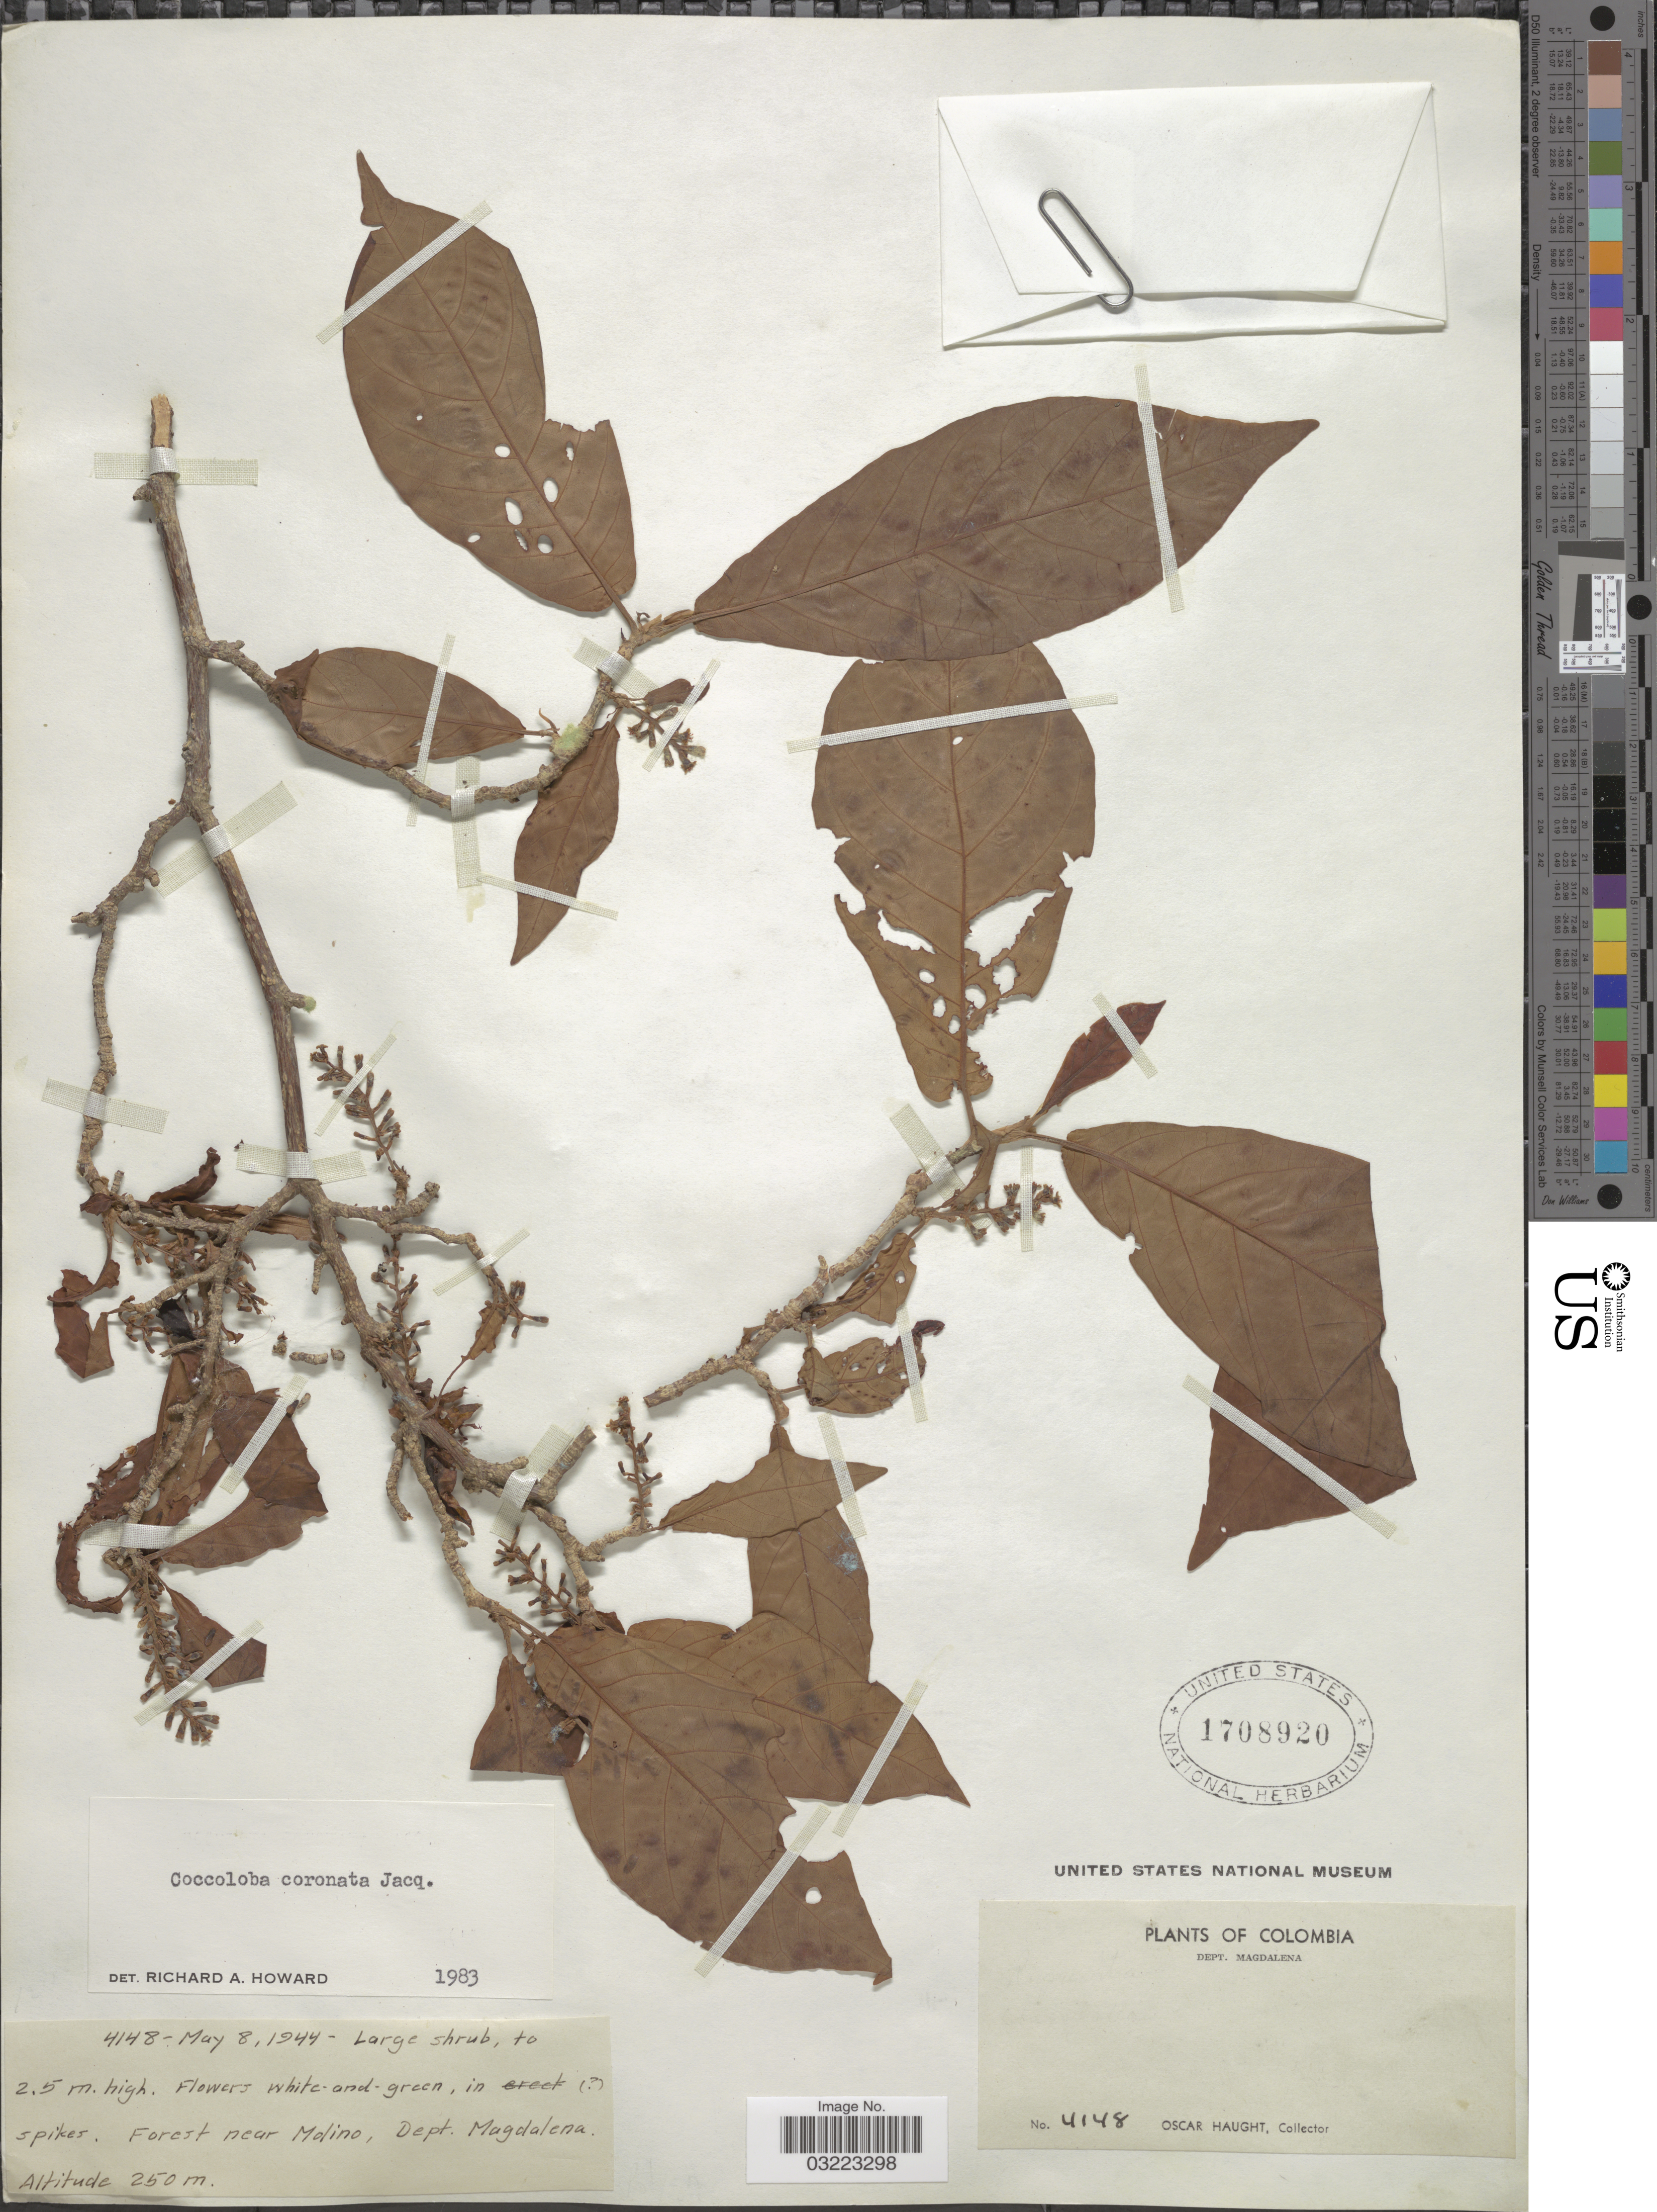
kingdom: Plantae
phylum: Tracheophyta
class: Magnoliopsida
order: Caryophyllales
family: Polygonaceae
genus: Coccoloba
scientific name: Coccoloba coronata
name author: Jacq.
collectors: O. L. Haught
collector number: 4148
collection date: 1944-05-08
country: Colombia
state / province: Magdalena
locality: Forest near Molino, Dept. Magdalena.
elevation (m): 250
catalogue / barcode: US 1708920